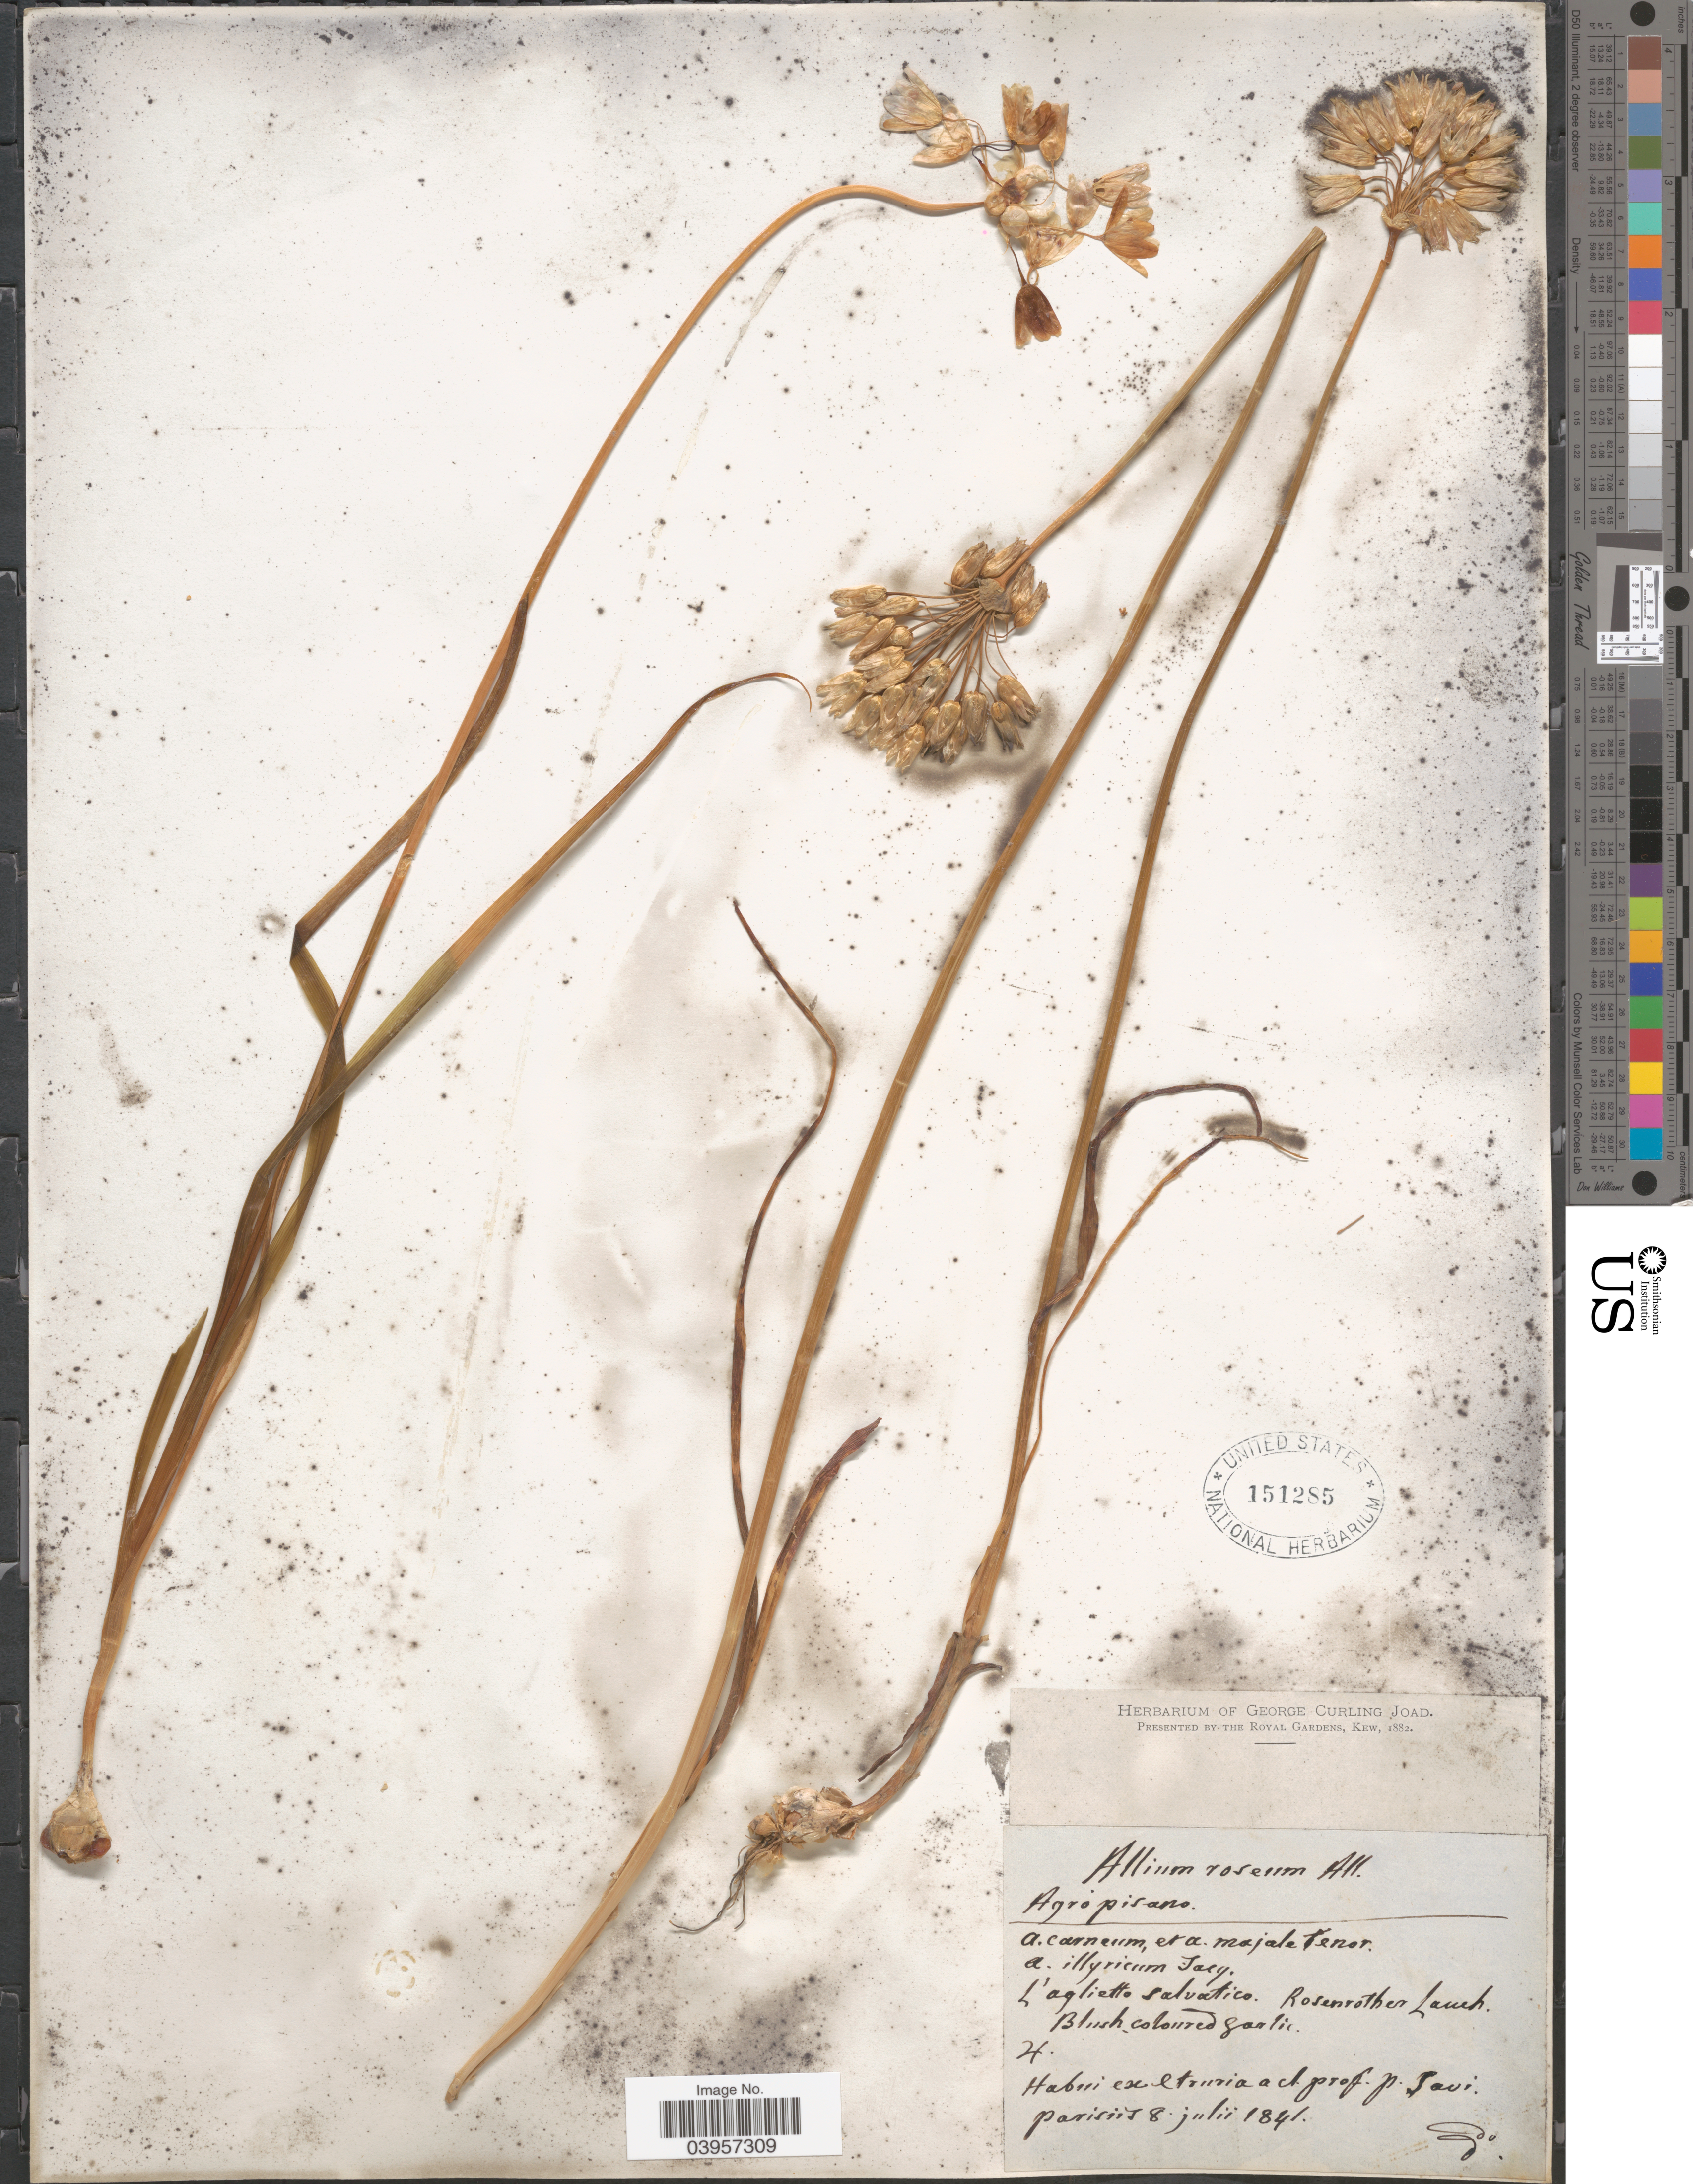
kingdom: Plantae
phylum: Tracheophyta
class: Liliopsida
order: Asparagales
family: Amaryllidaceae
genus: Allium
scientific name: Allium roseum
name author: L.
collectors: P. Savi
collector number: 24?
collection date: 1841-07-08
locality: L'agliette Salvatico.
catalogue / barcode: US 151285